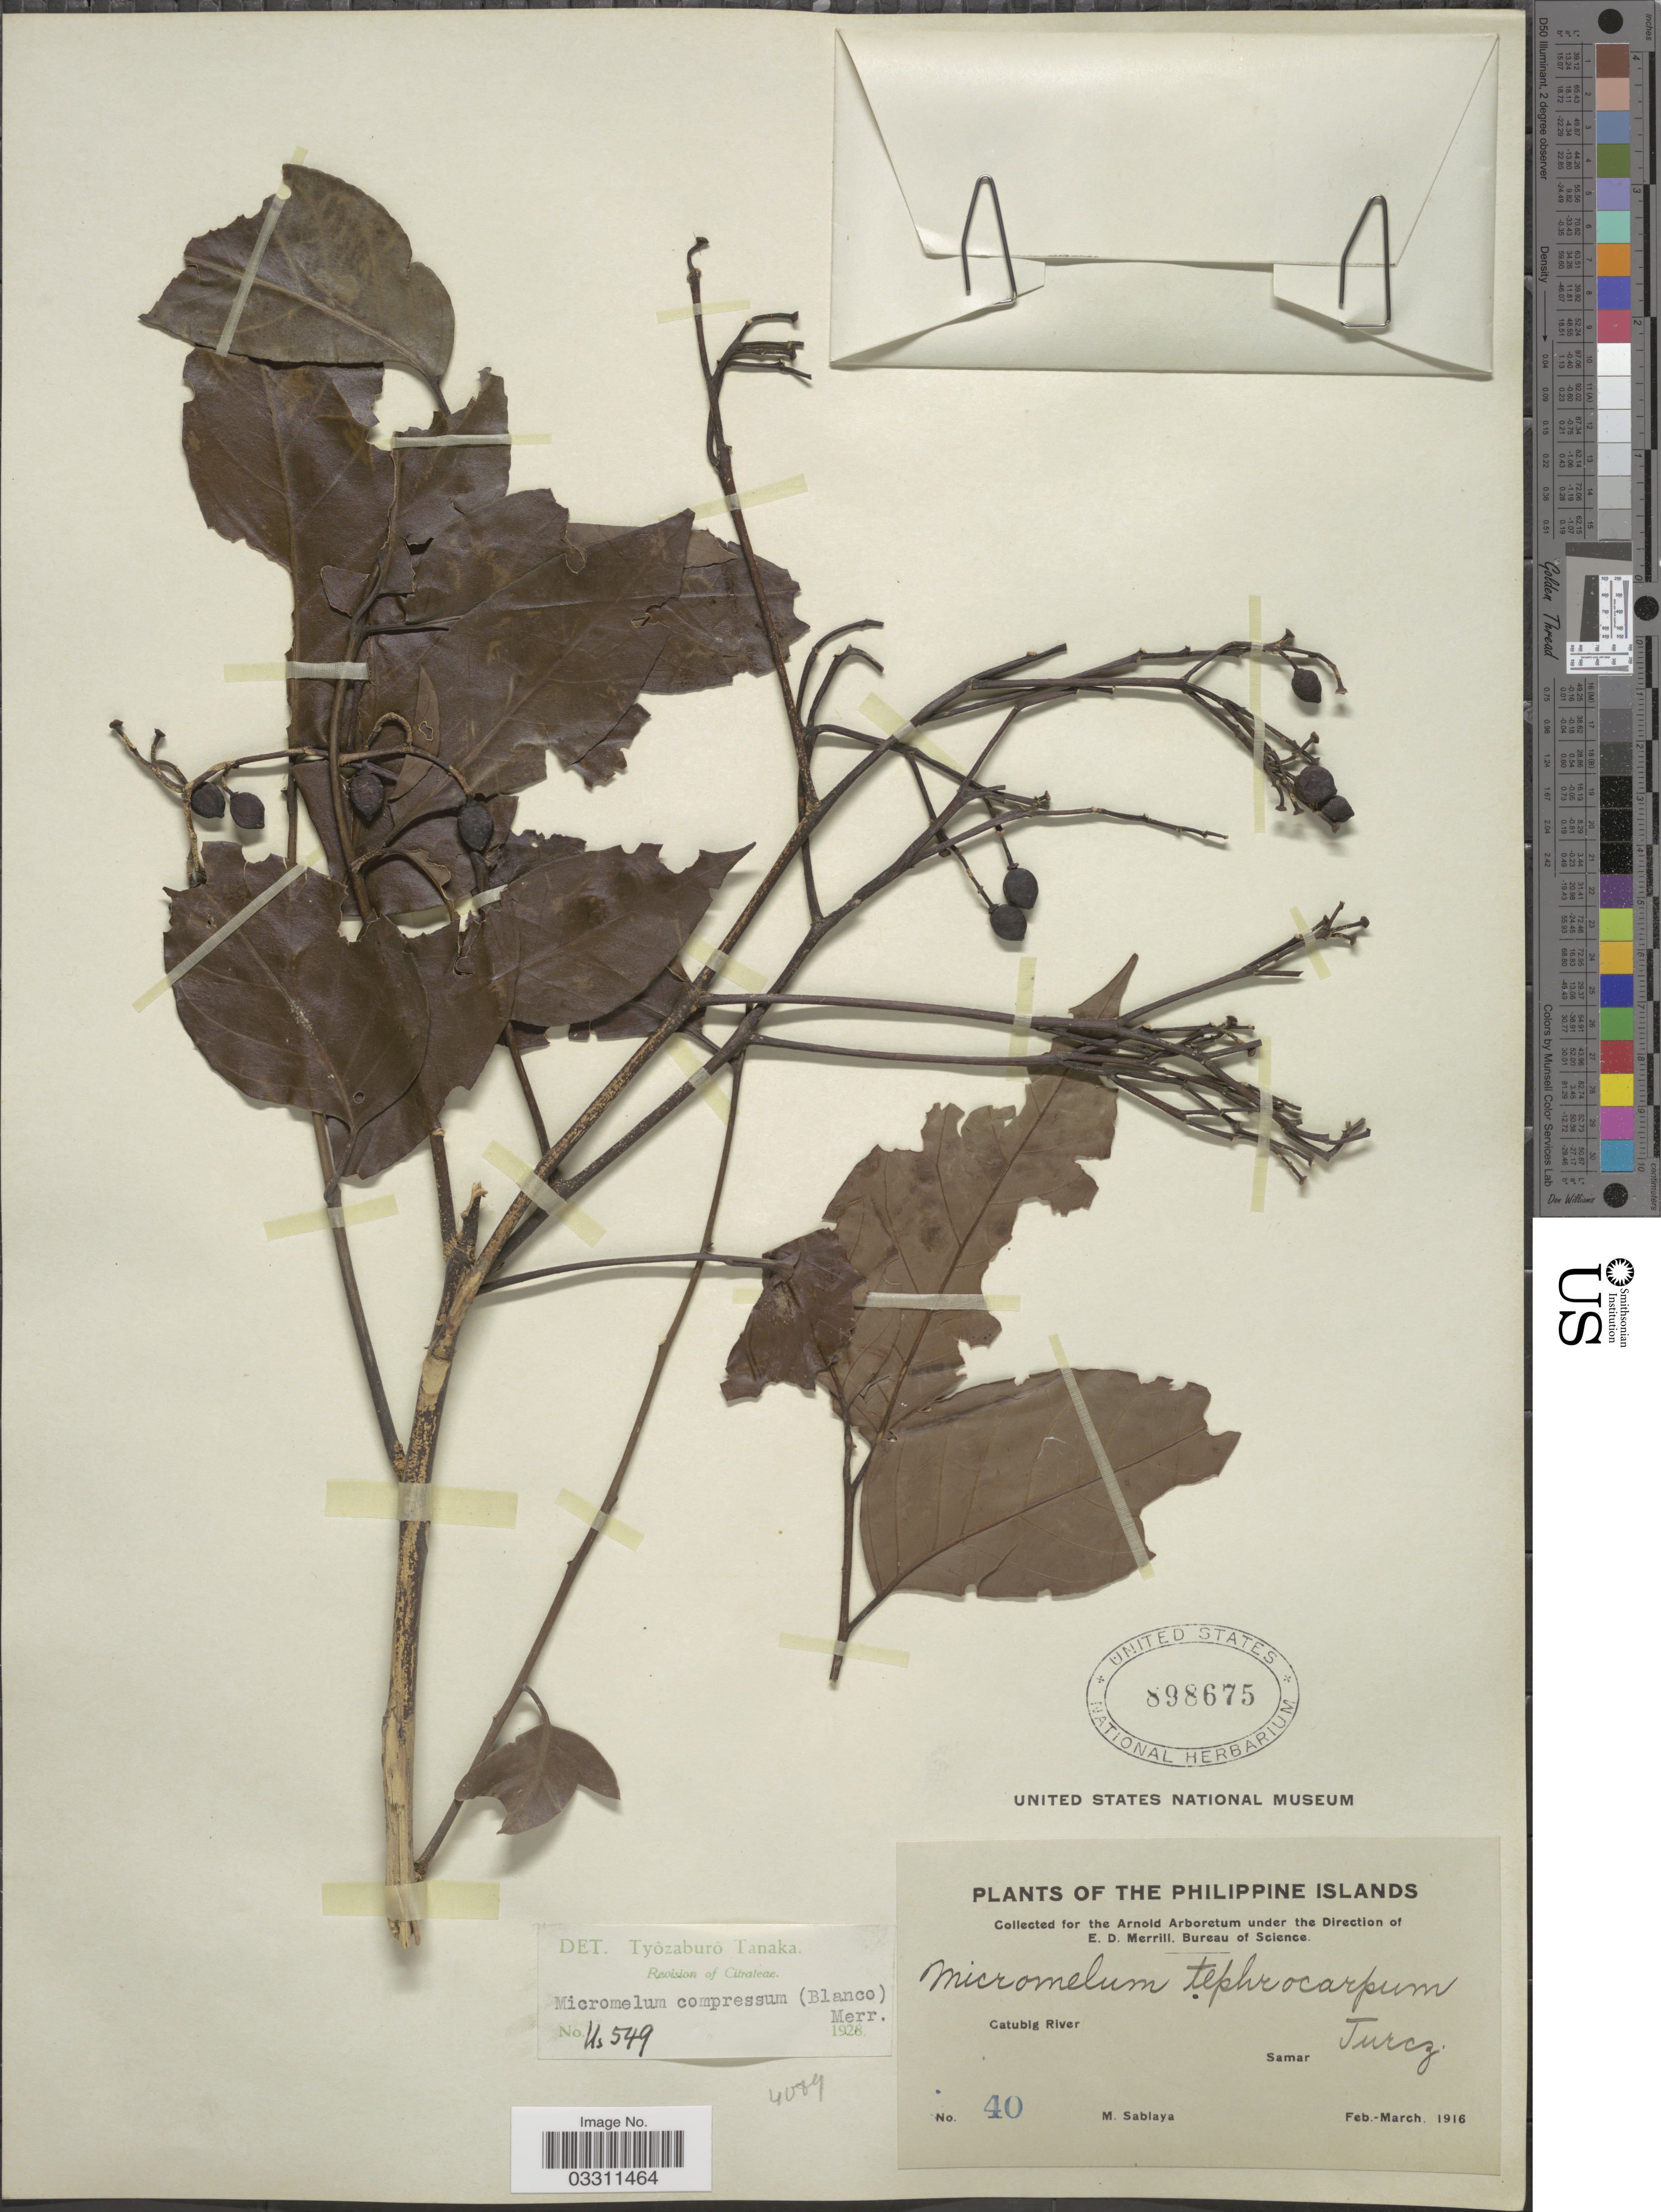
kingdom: Plantae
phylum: Tracheophyta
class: Magnoliopsida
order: Sapindales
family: Rutaceae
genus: Micromelum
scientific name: Micromelum compressum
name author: (Blanco) Merr.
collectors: M. Sablaya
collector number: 40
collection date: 1916-02/1916-03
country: Philippines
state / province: Eastern Visayas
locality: Catubig River. Samar.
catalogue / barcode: US 898675